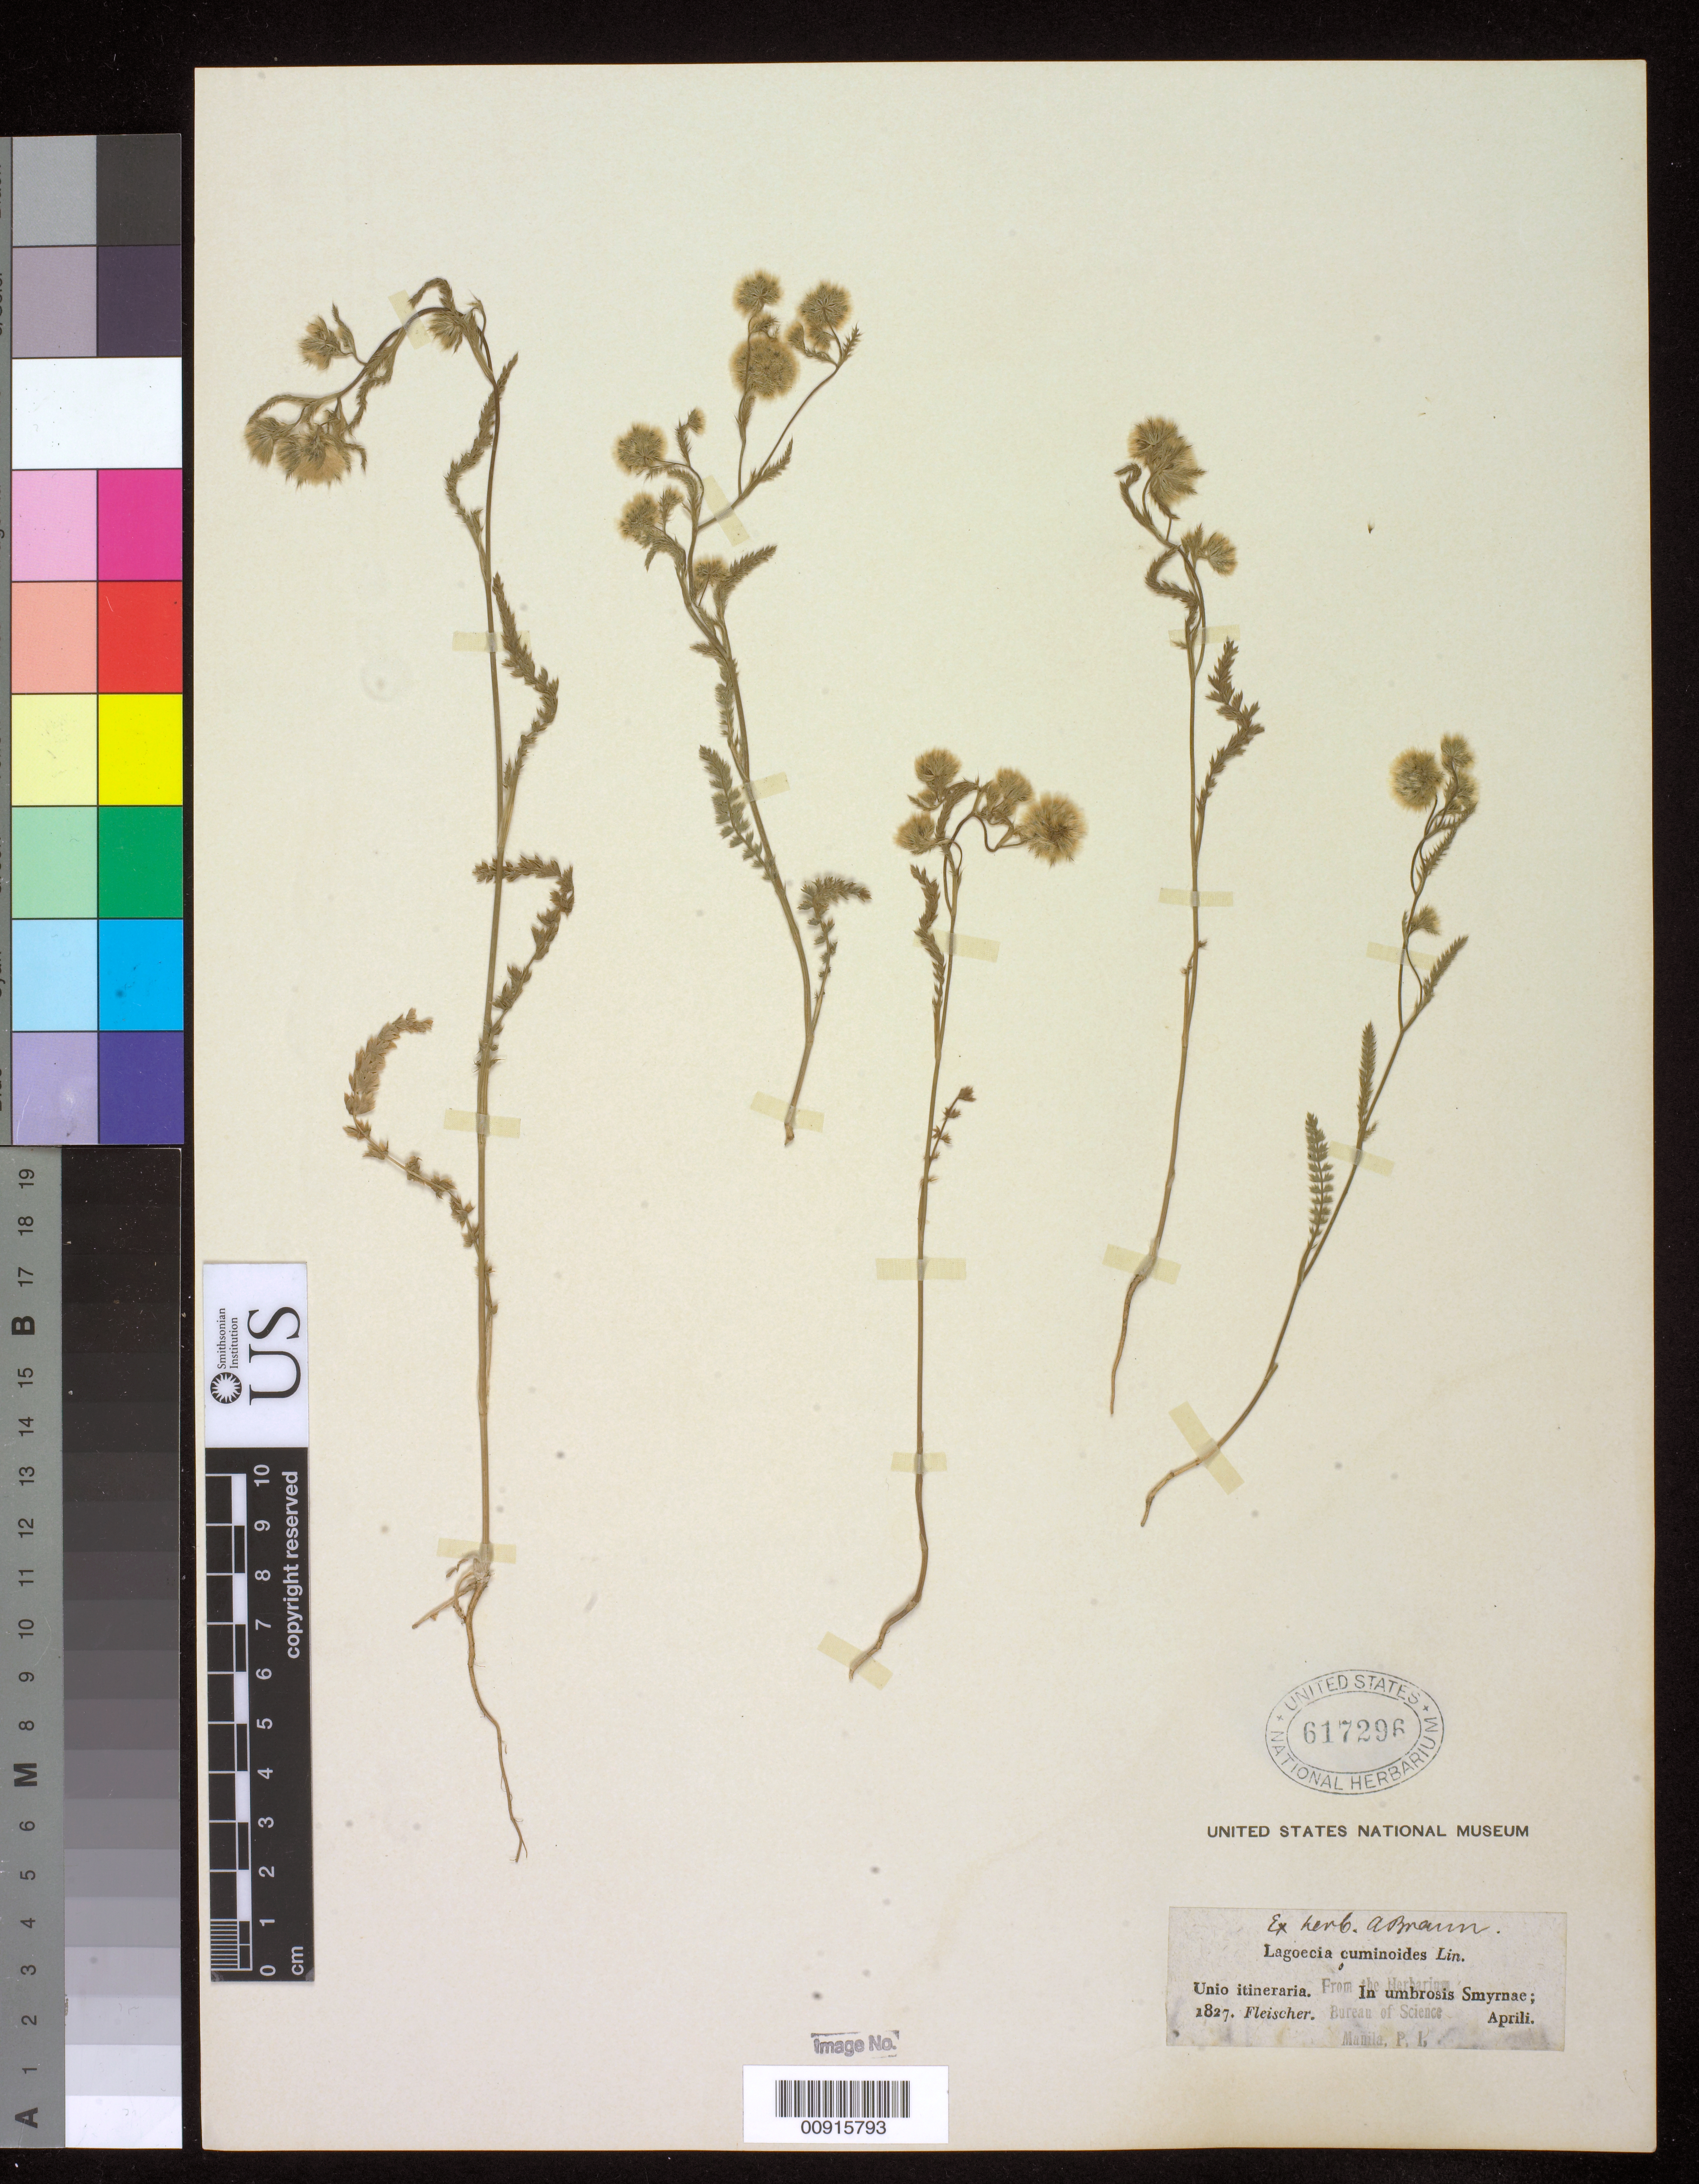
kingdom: Plantae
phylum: Tracheophyta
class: Magnoliopsida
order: Apiales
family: Apiaceae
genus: Lagoecia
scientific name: Lagoecia cuminoides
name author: L.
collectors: -- Fleischer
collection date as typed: Apr 1827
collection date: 1827-04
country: Turkey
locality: In umbrosis Smyrnae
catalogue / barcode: US 617296